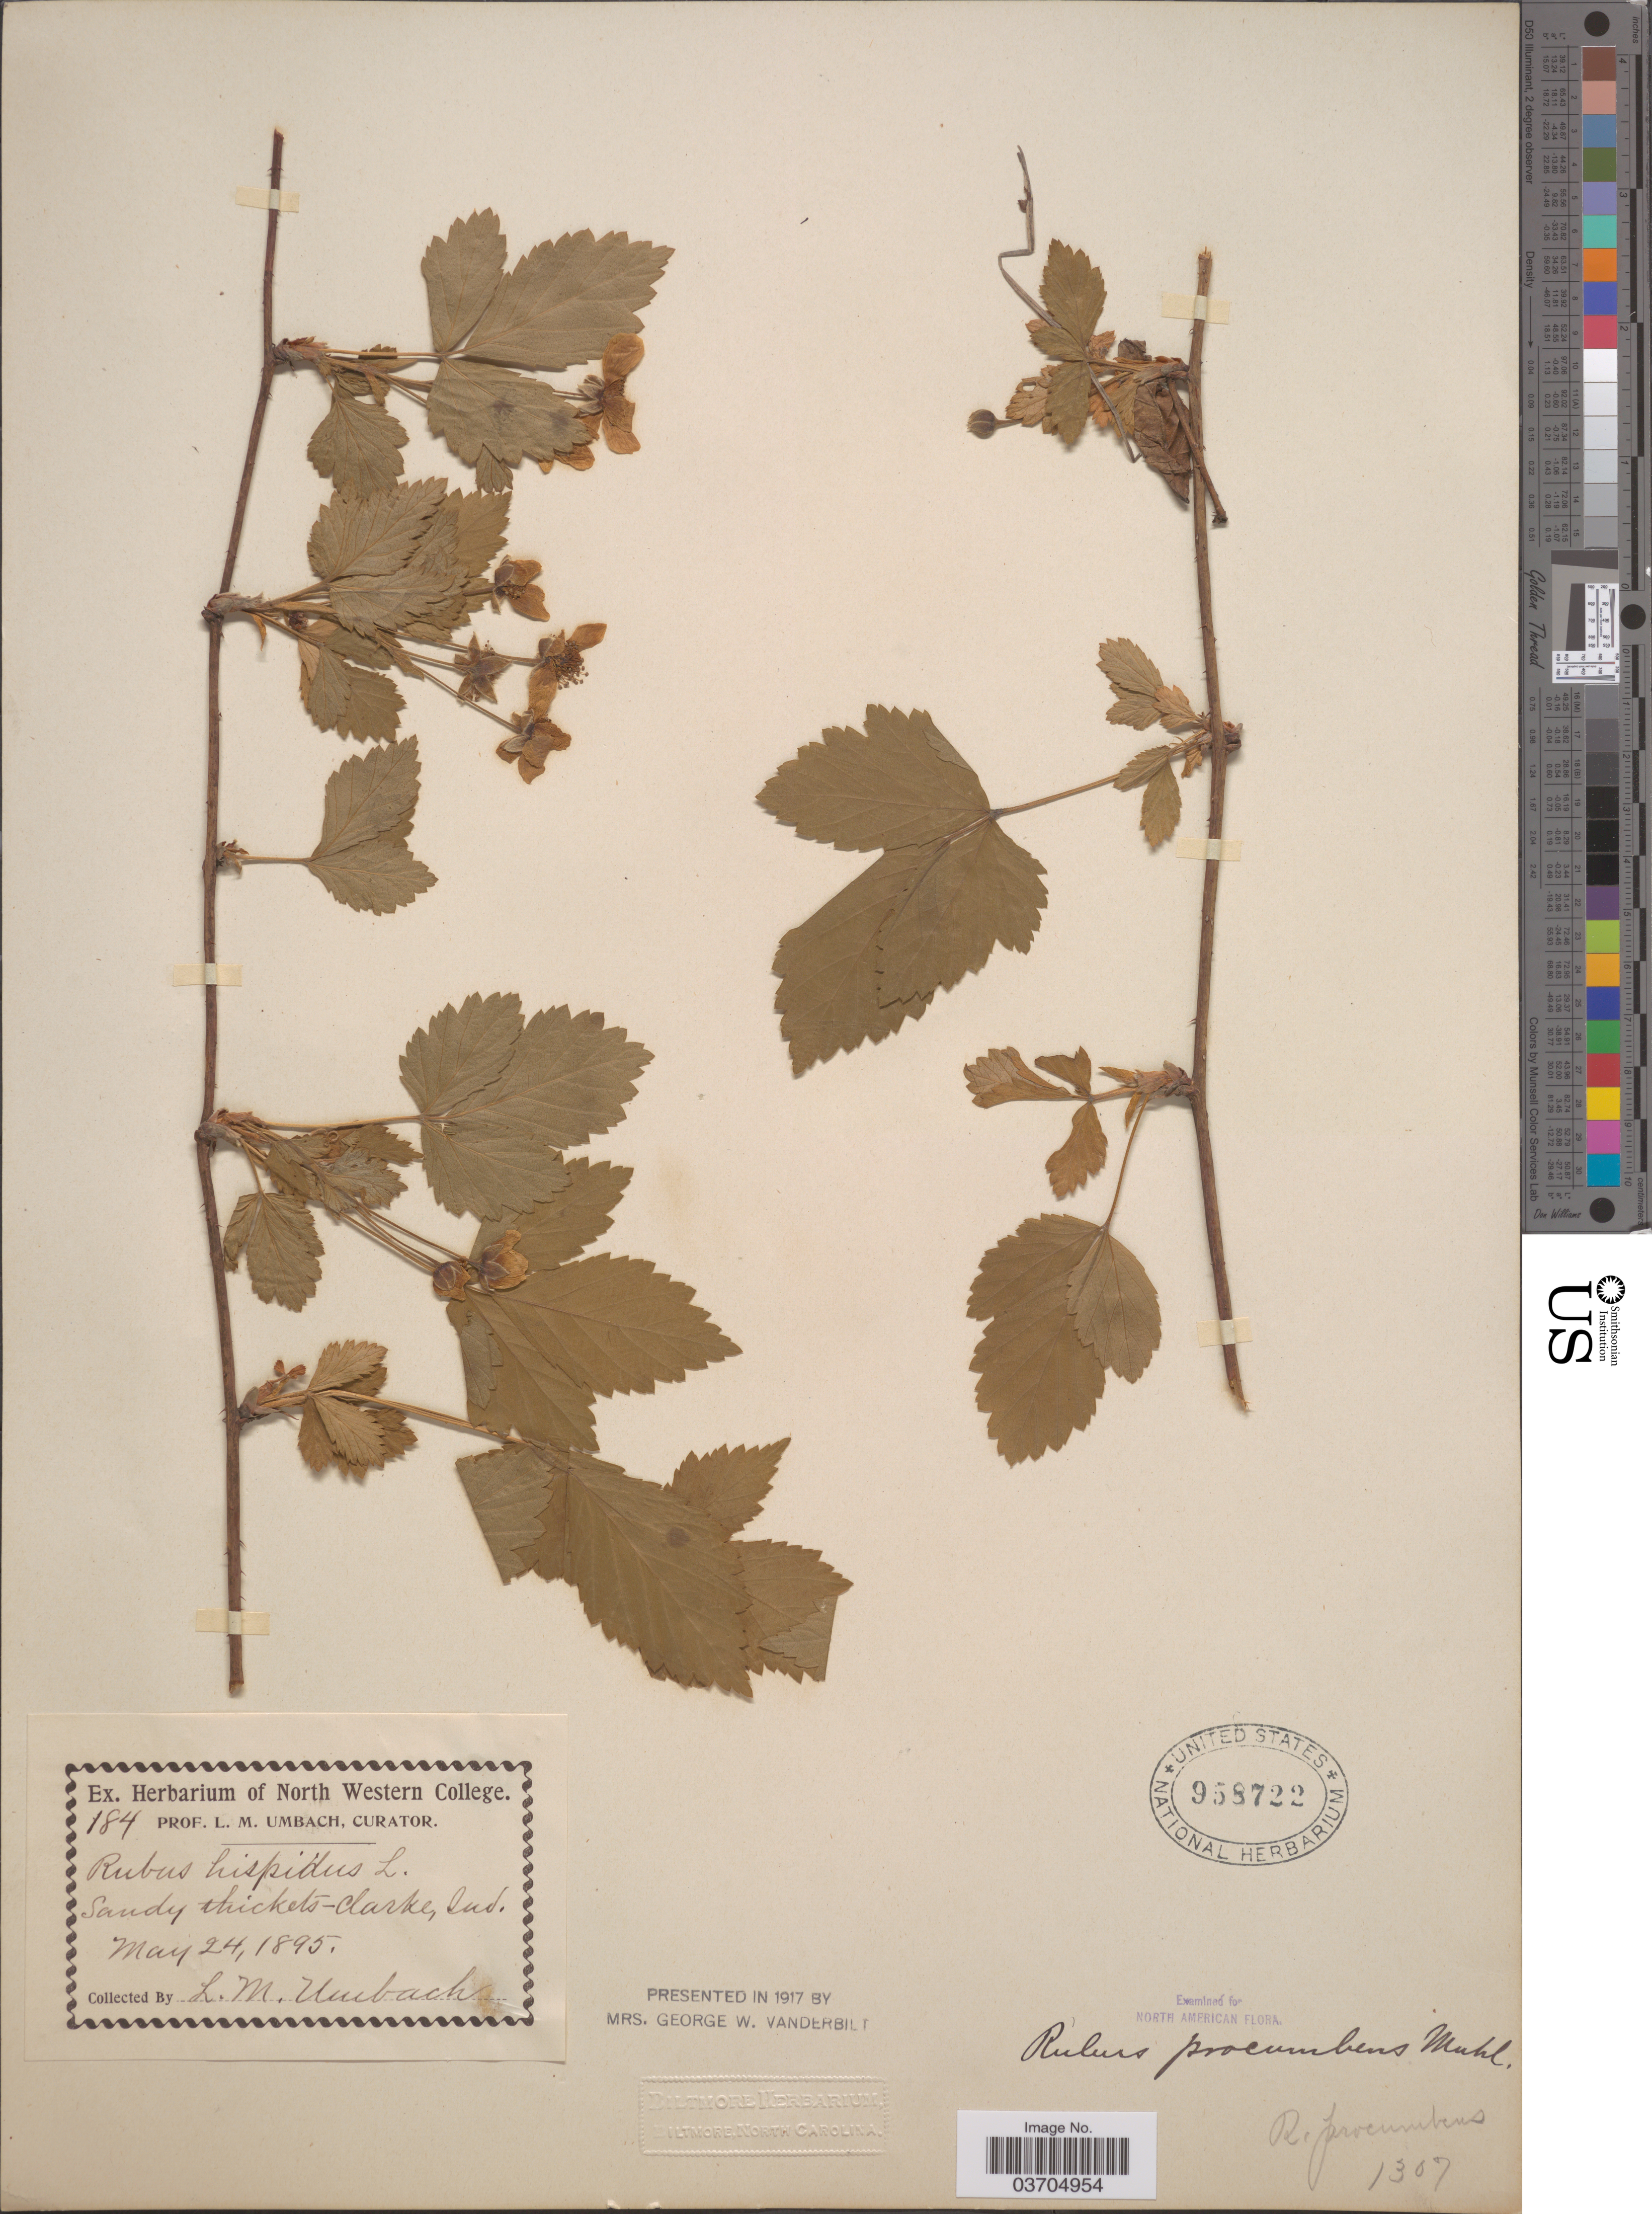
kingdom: Plantae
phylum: Tracheophyta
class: Magnoliopsida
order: Rosales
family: Rosaceae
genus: Rubus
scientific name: Rubus procumbens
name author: Muhl.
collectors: L. M. Umbach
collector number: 184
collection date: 1895-05-24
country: United States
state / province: Indiana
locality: Clarke.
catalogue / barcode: US 958722